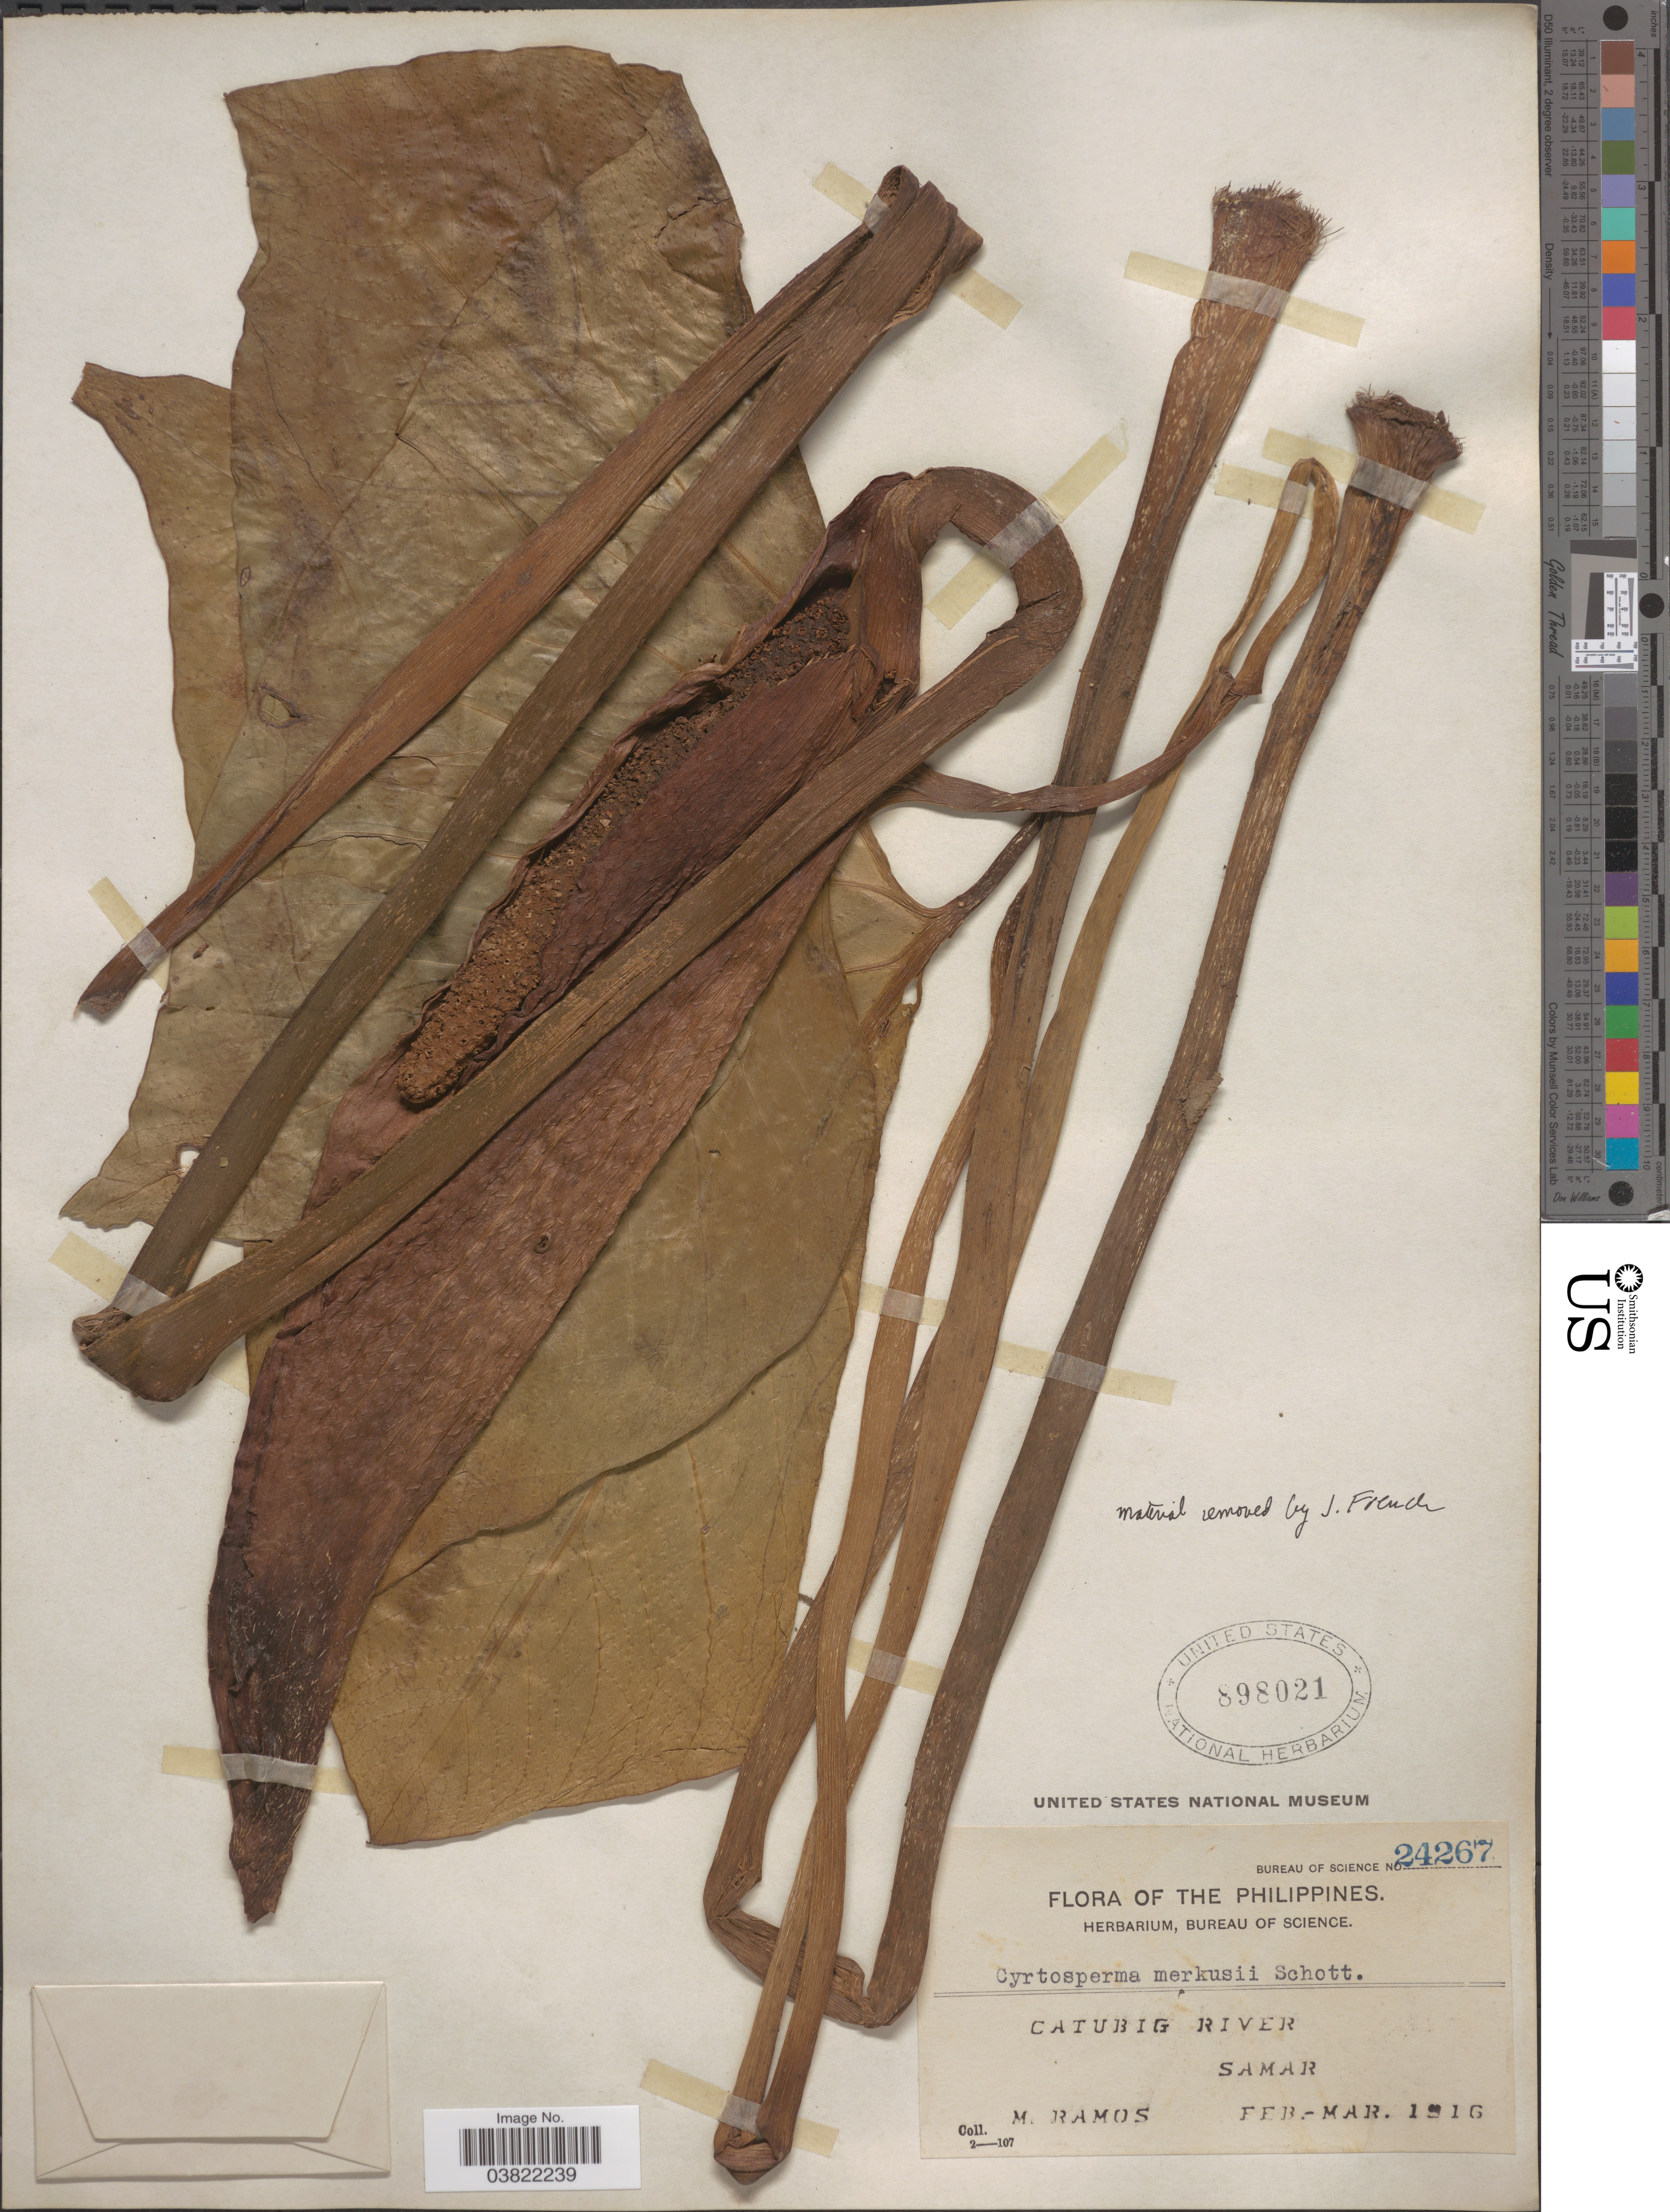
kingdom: Plantae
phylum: Tracheophyta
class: Liliopsida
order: Alismatales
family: Araceae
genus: Cyrtosperma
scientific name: Cyrtosperma merkusii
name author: (Hassk.) Schott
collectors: M. Ramos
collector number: Bureau of Science 24267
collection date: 1916-02/1916-03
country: Philippines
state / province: Eastern Visayas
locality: Catubig River. Samar.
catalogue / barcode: US 898021